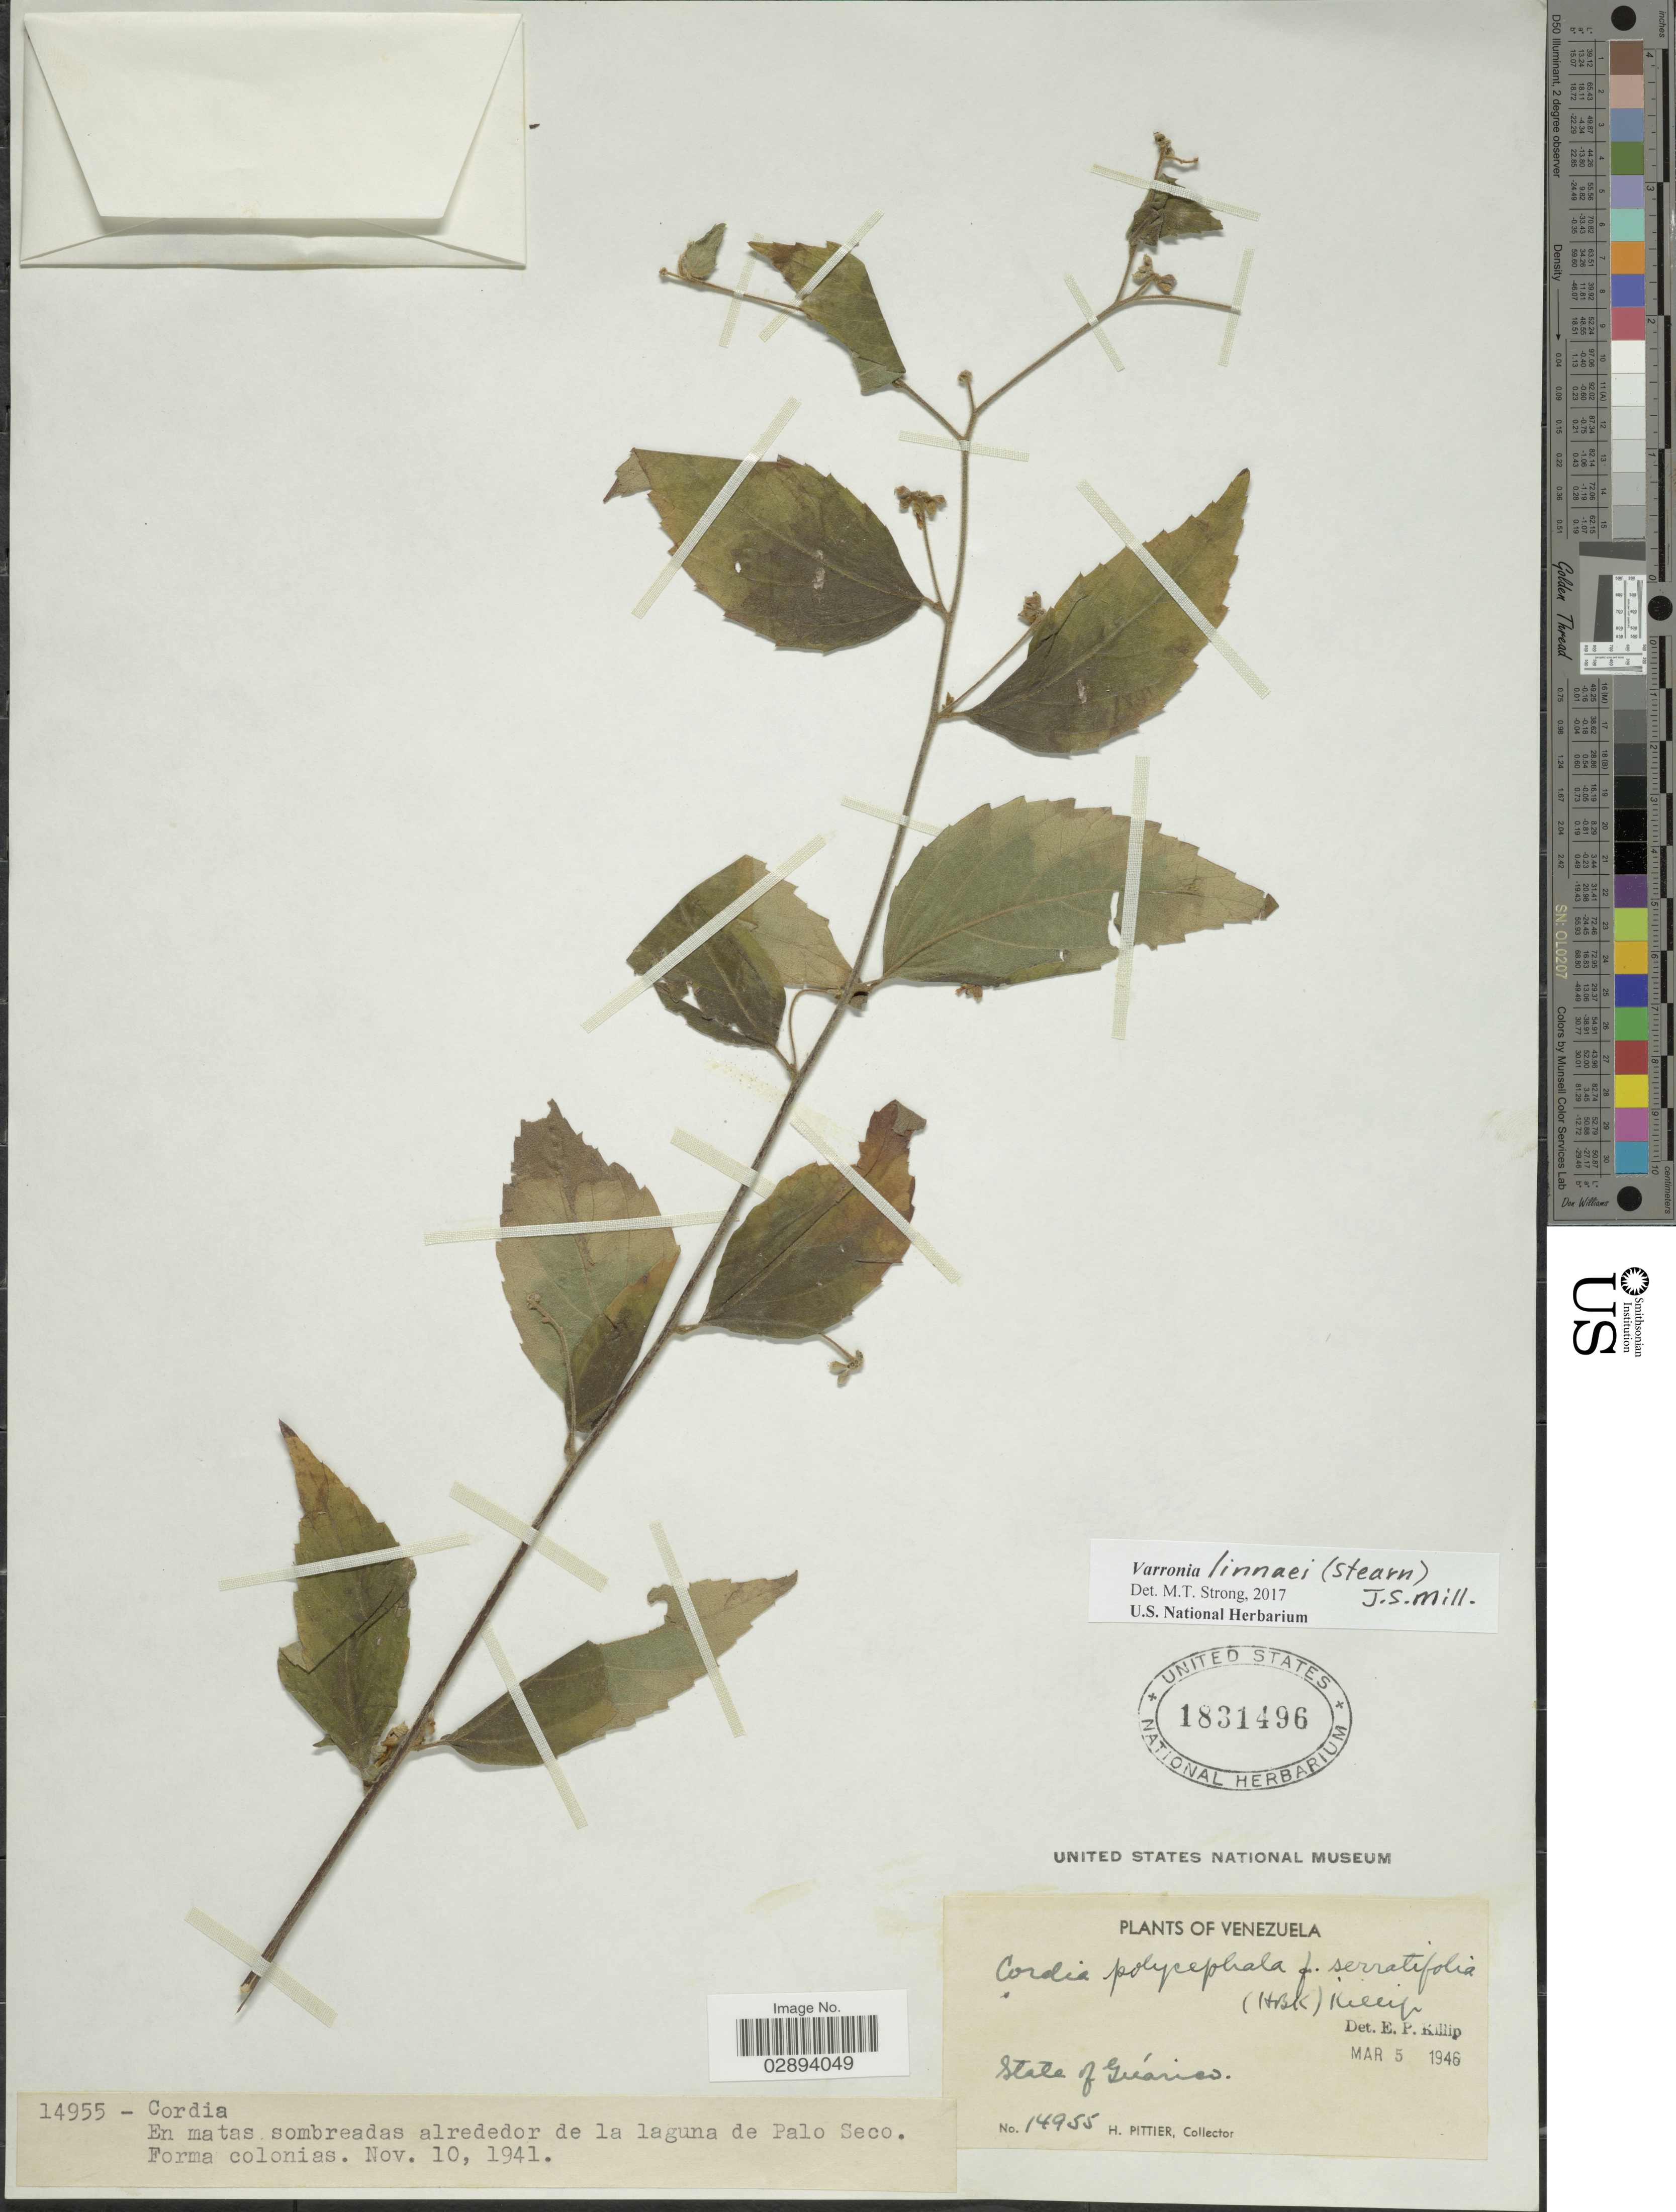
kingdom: Plantae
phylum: Tracheophyta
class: Magnoliopsida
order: Boraginales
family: Cordiaceae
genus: Varronia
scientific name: Varronia linnaei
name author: (Stearn) J.S. Mill.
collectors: H. F. Pittier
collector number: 14955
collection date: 1941-11-10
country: Venezuela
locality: En matas sombreadas alrededor de la laguna de Palo Seco, State of Guárias.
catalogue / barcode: US 1831496